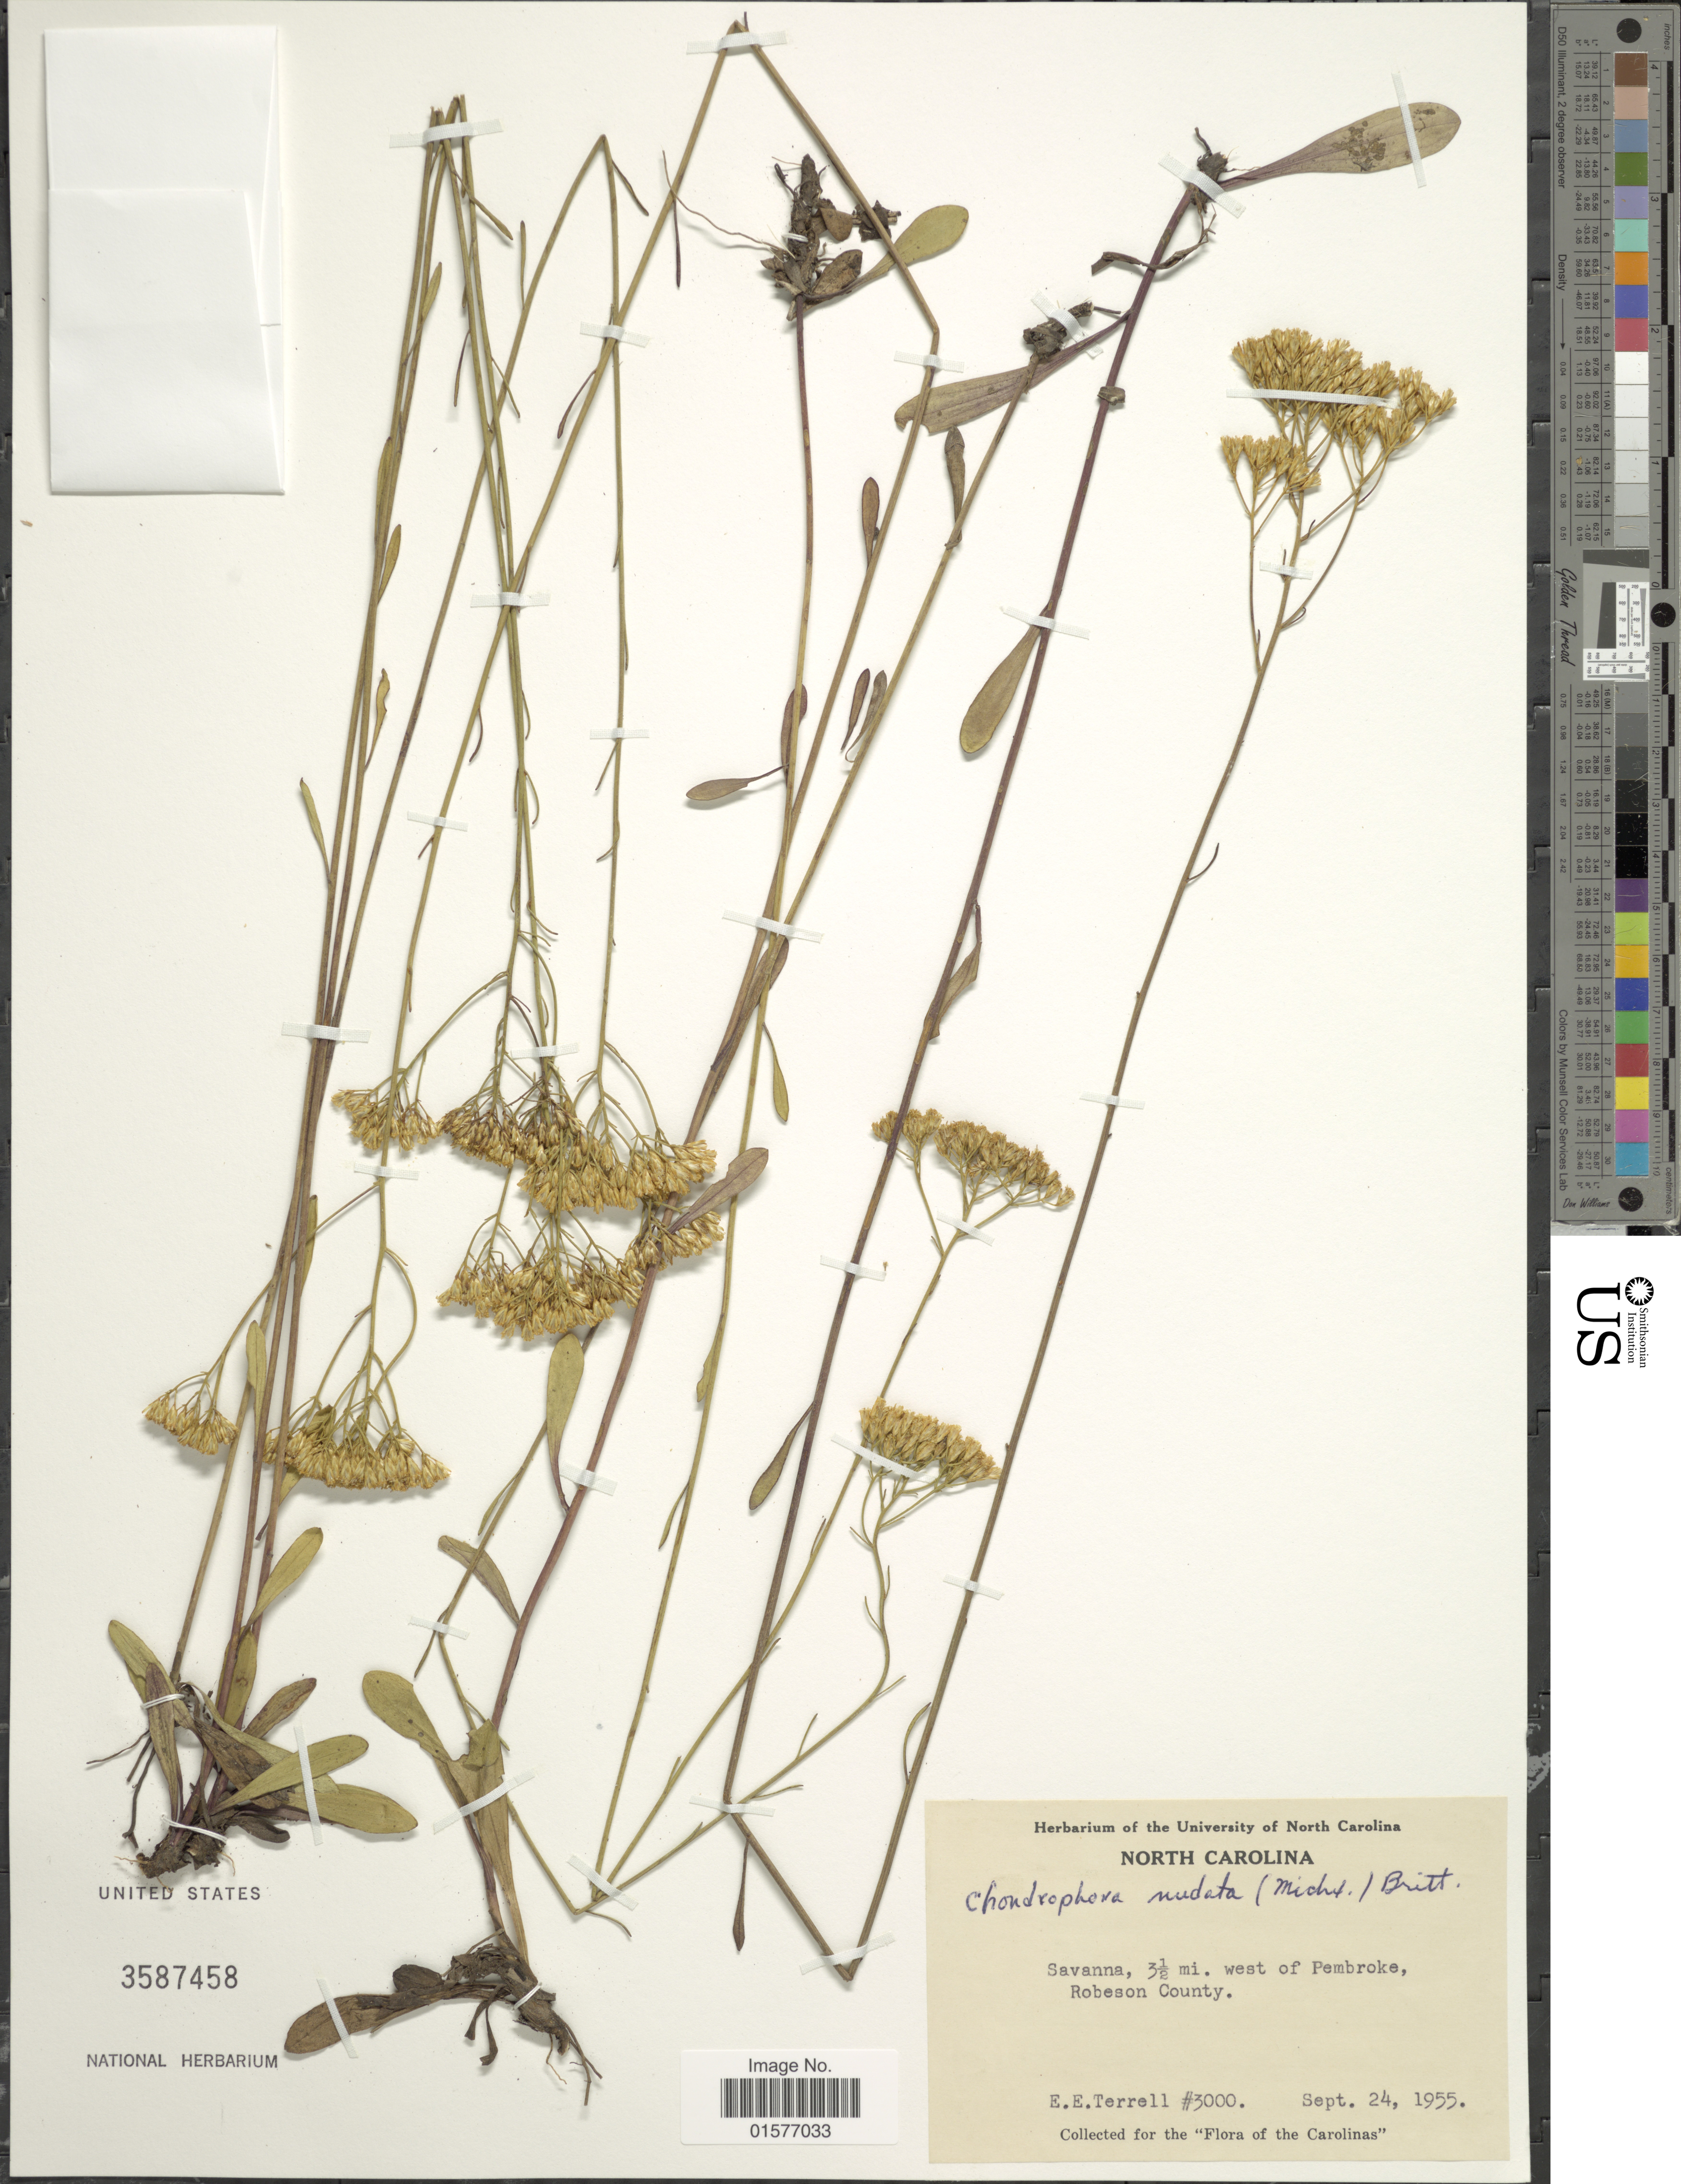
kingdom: Plantae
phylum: Tracheophyta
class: Magnoliopsida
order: Asterales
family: Asteraceae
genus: Bigelowia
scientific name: Bigelowia nudata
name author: (Michx.) DC.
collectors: E. E. Terrell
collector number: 3000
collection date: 1955-09-24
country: United States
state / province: North Carolina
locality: Savanna, 3½ mi. west of Pembroke, Robeson County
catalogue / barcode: US 3587458